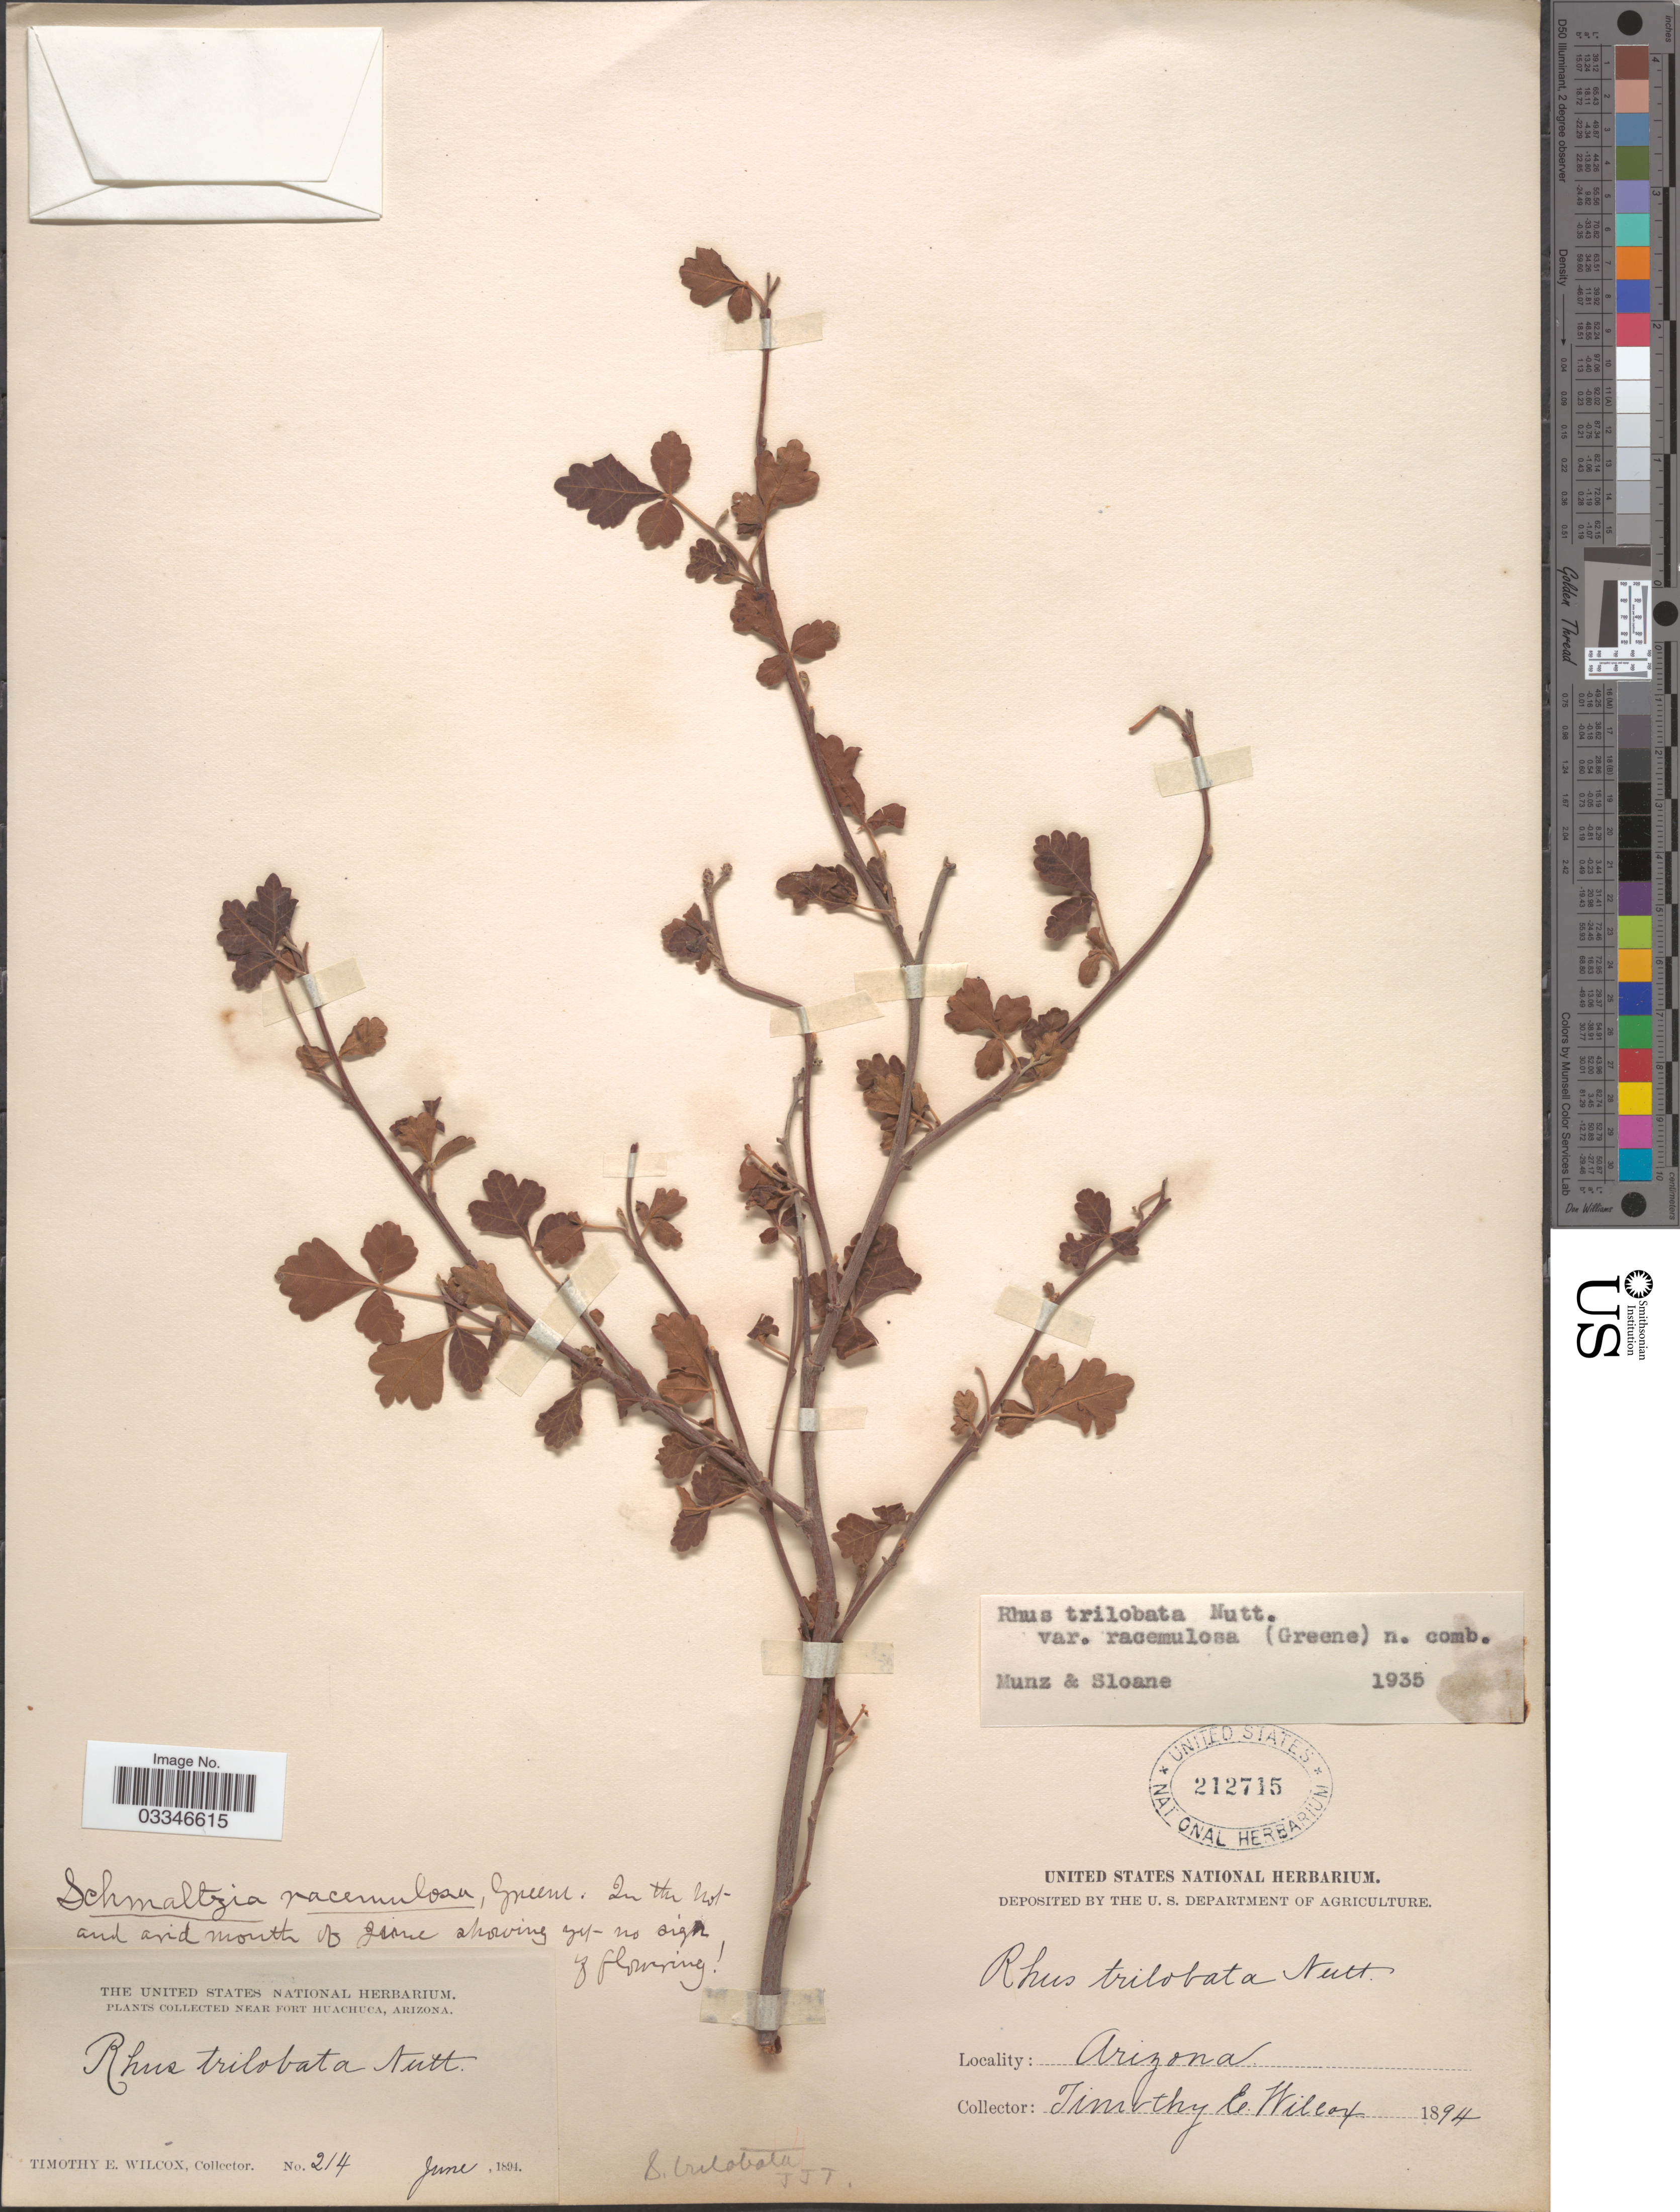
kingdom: Plantae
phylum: Tracheophyta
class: Magnoliopsida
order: Sapindales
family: Anacardiaceae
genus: Rhus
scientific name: Rhus trilobata var. racemulosa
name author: (Greene) F.A. Barkley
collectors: T. E. Wilcox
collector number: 214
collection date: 1894-06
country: United States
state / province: Arizona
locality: Near Fort Huachuca.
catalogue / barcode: US 212715